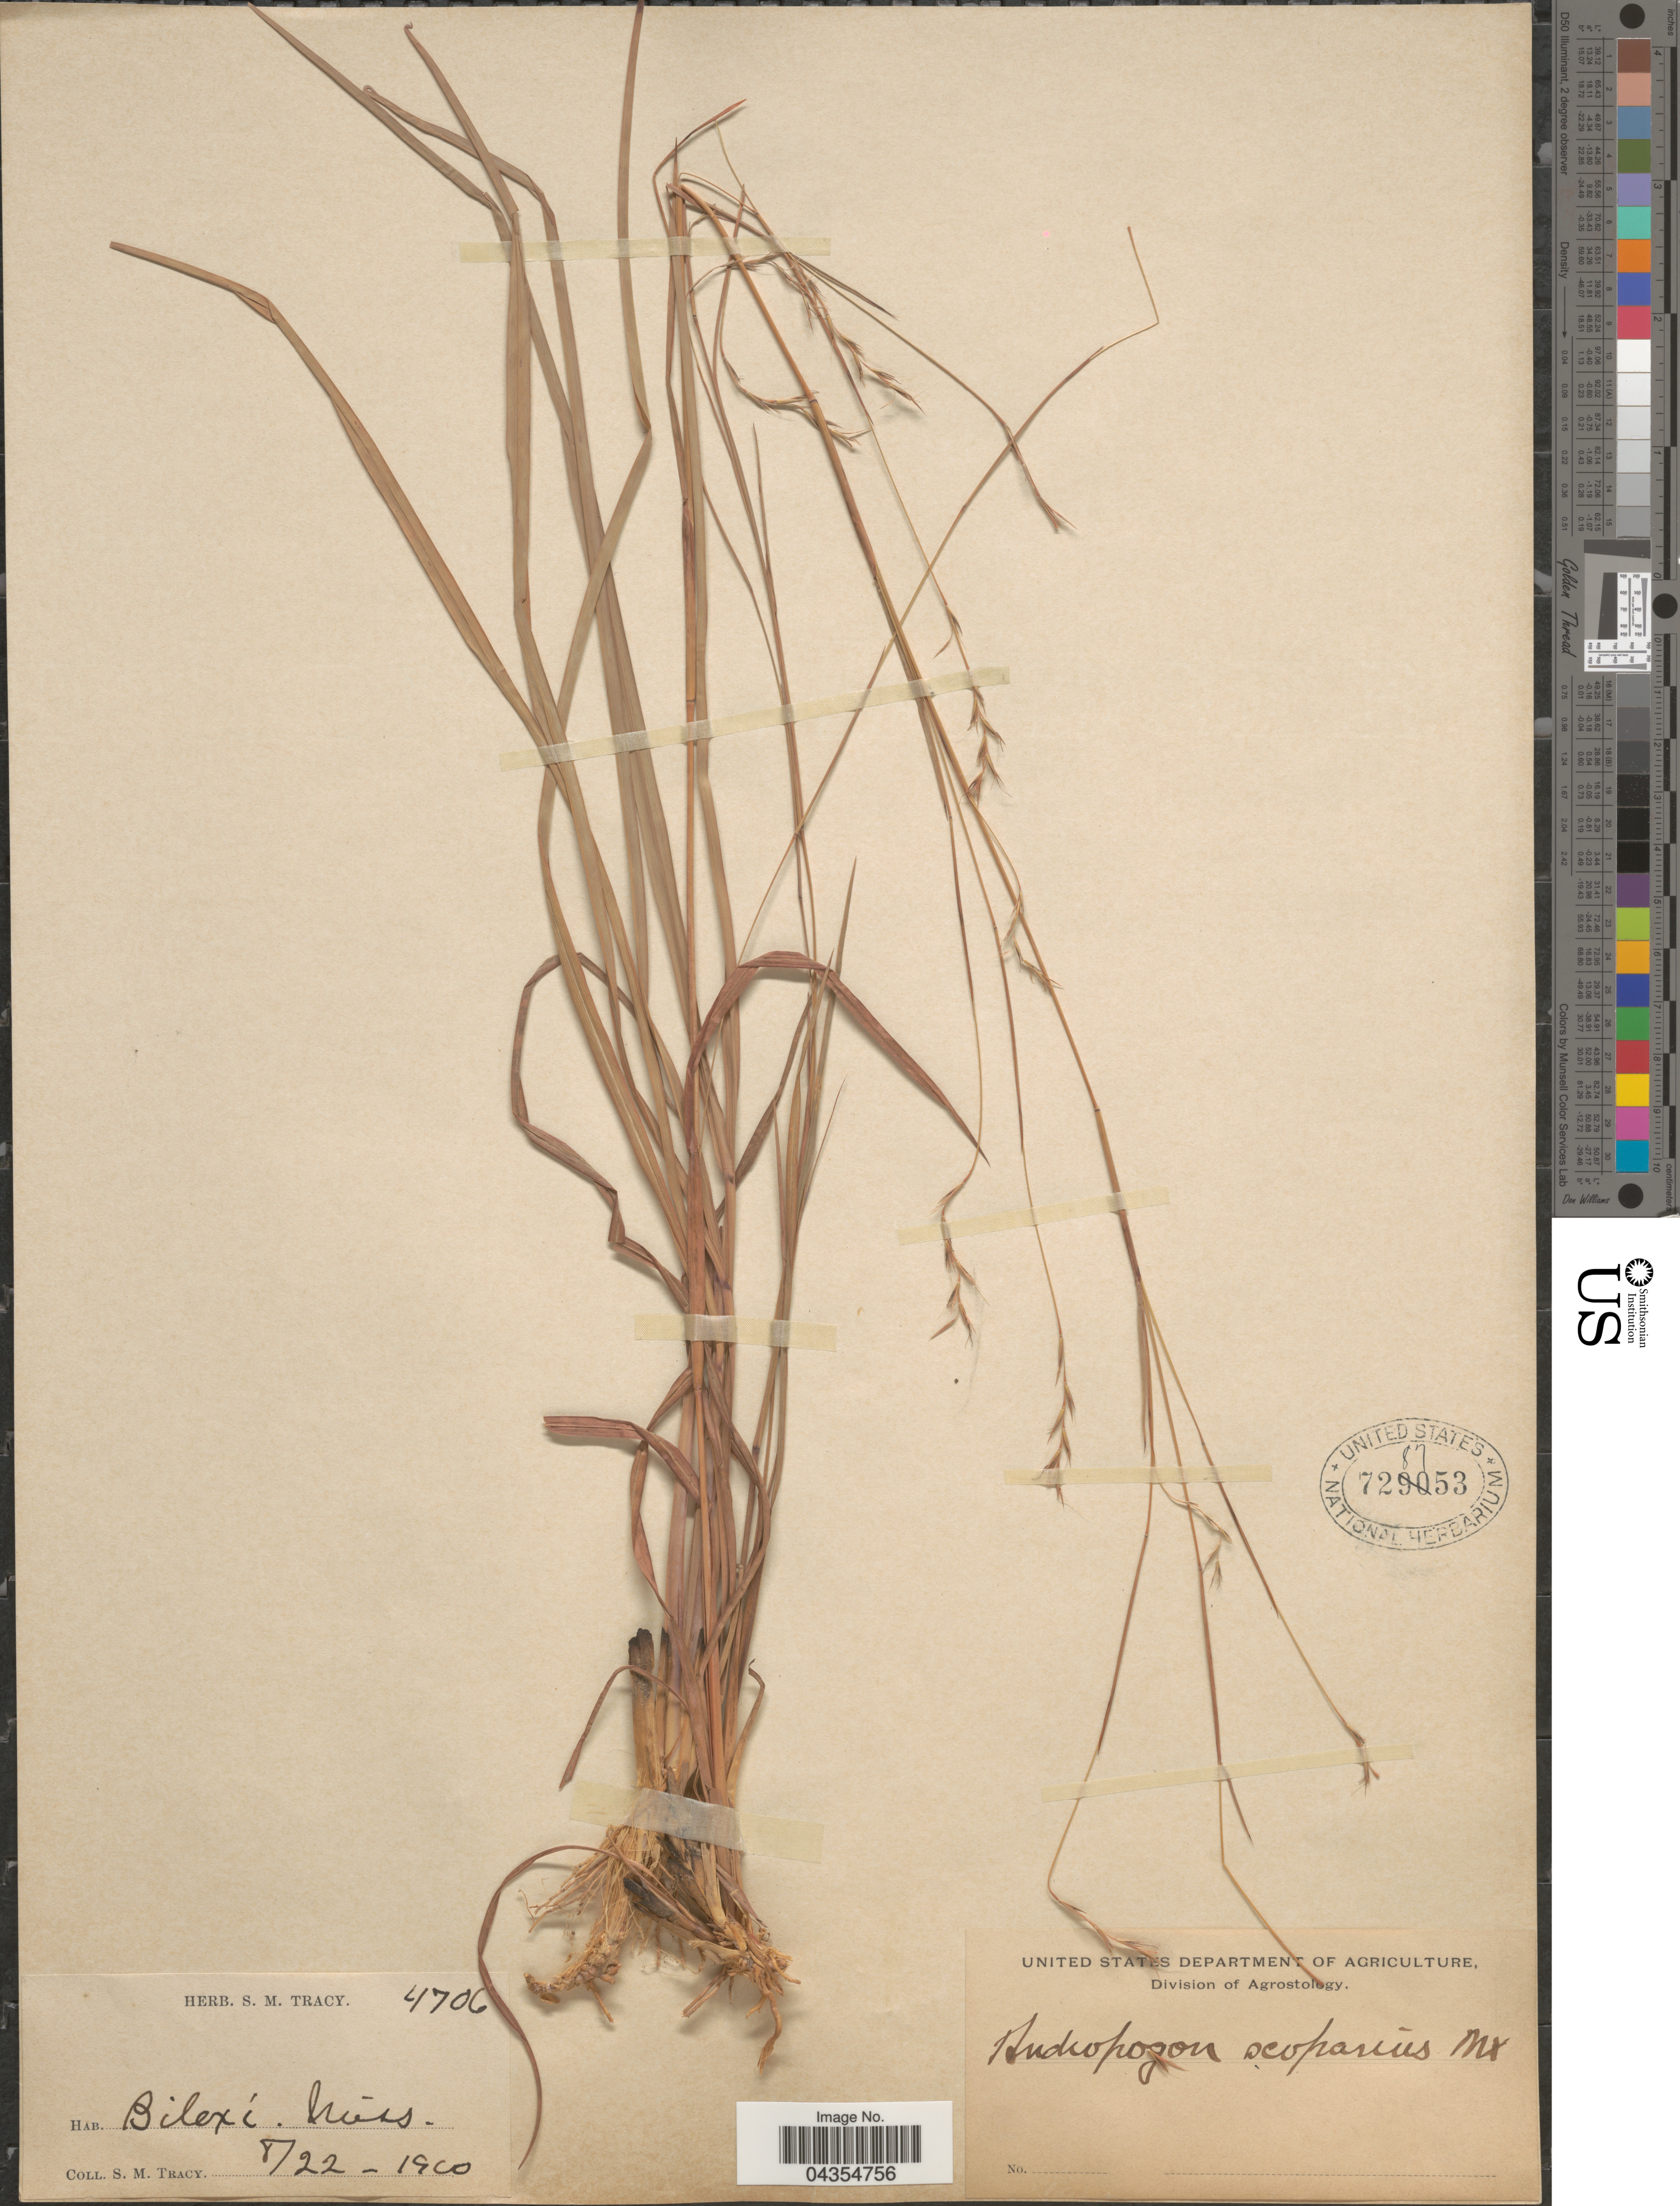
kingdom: Plantae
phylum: Tracheophyta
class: Liliopsida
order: Poales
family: Poaceae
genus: Schizachyrium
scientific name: Schizachyrium sanguineum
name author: (Retz.) Alston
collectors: S. M. Tracy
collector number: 4706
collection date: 1900-08-22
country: United States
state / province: Mississippi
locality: Biloxi.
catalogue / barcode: US 728753